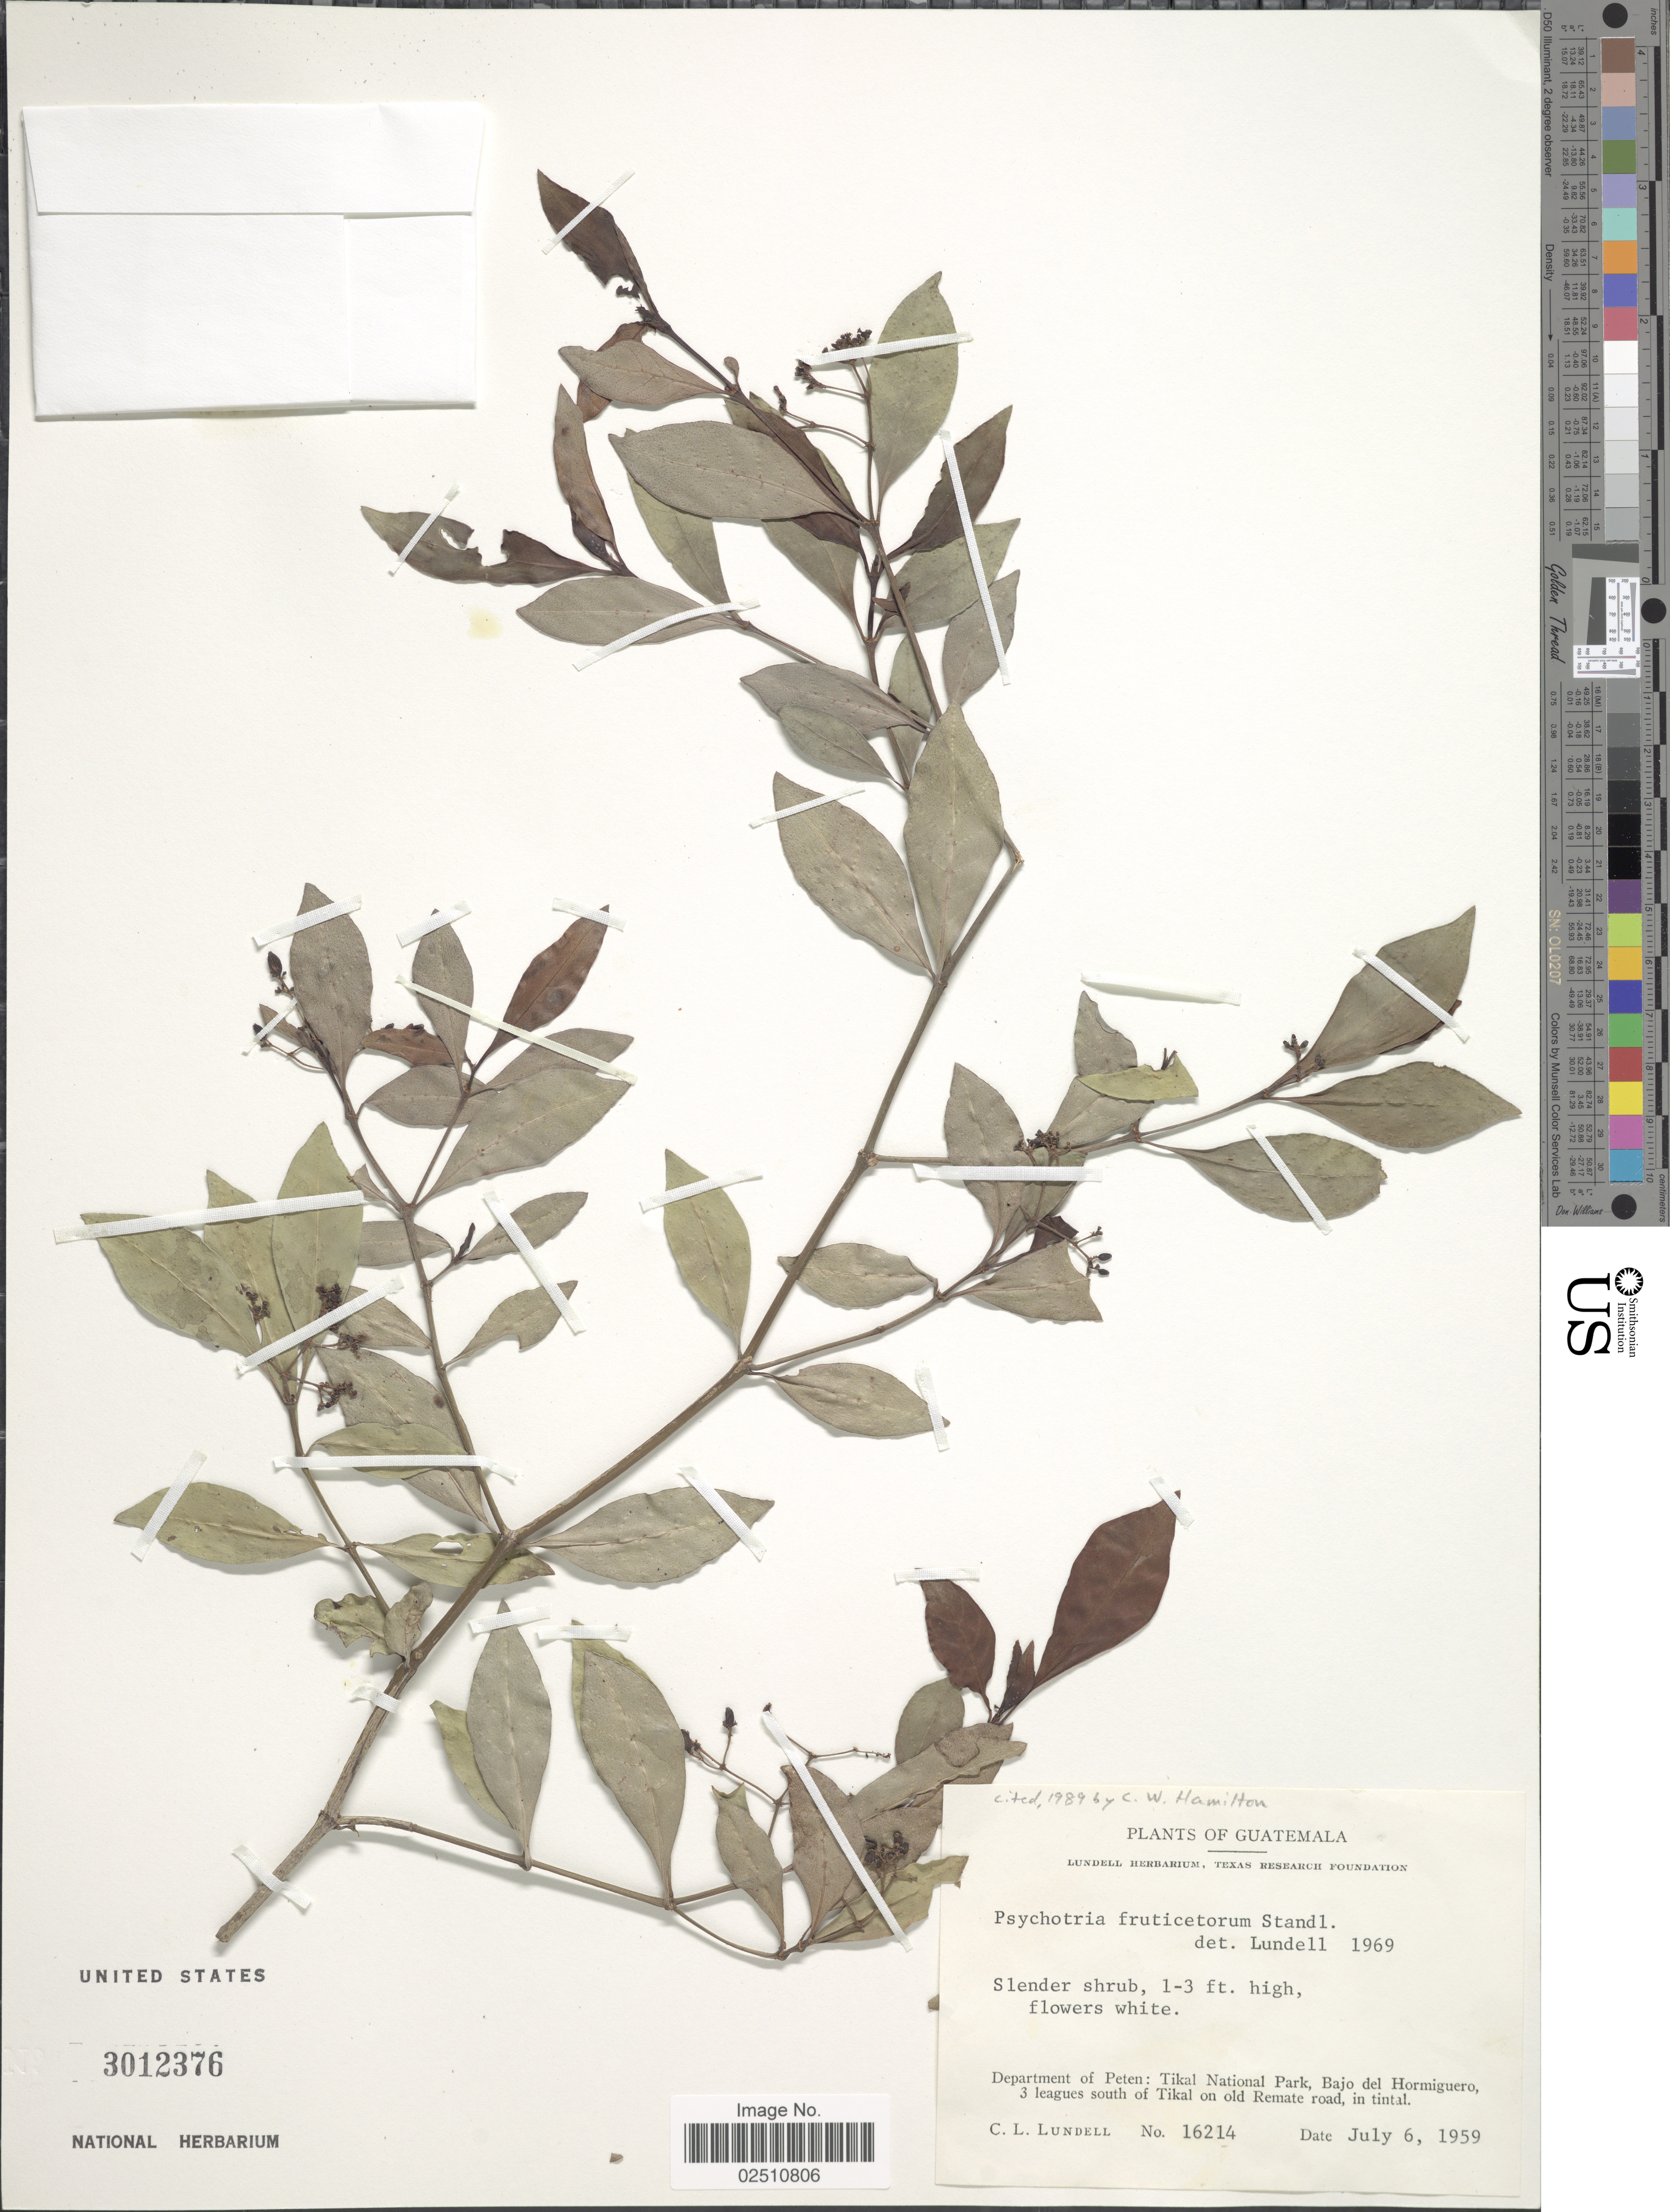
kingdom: Plantae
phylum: Tracheophyta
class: Magnoliopsida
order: Gentianales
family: Rubiaceae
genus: Psychotria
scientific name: Psychotria fruticetorum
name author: Standl.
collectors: C. L. Lundell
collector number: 16214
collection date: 1959-07-06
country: Guatemala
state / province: El Petén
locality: Department of Peten: Tikal National Park, Bajo del Hormiguero, 3 leagues south of Tikal on old Remate road, in tintal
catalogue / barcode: US 3012376